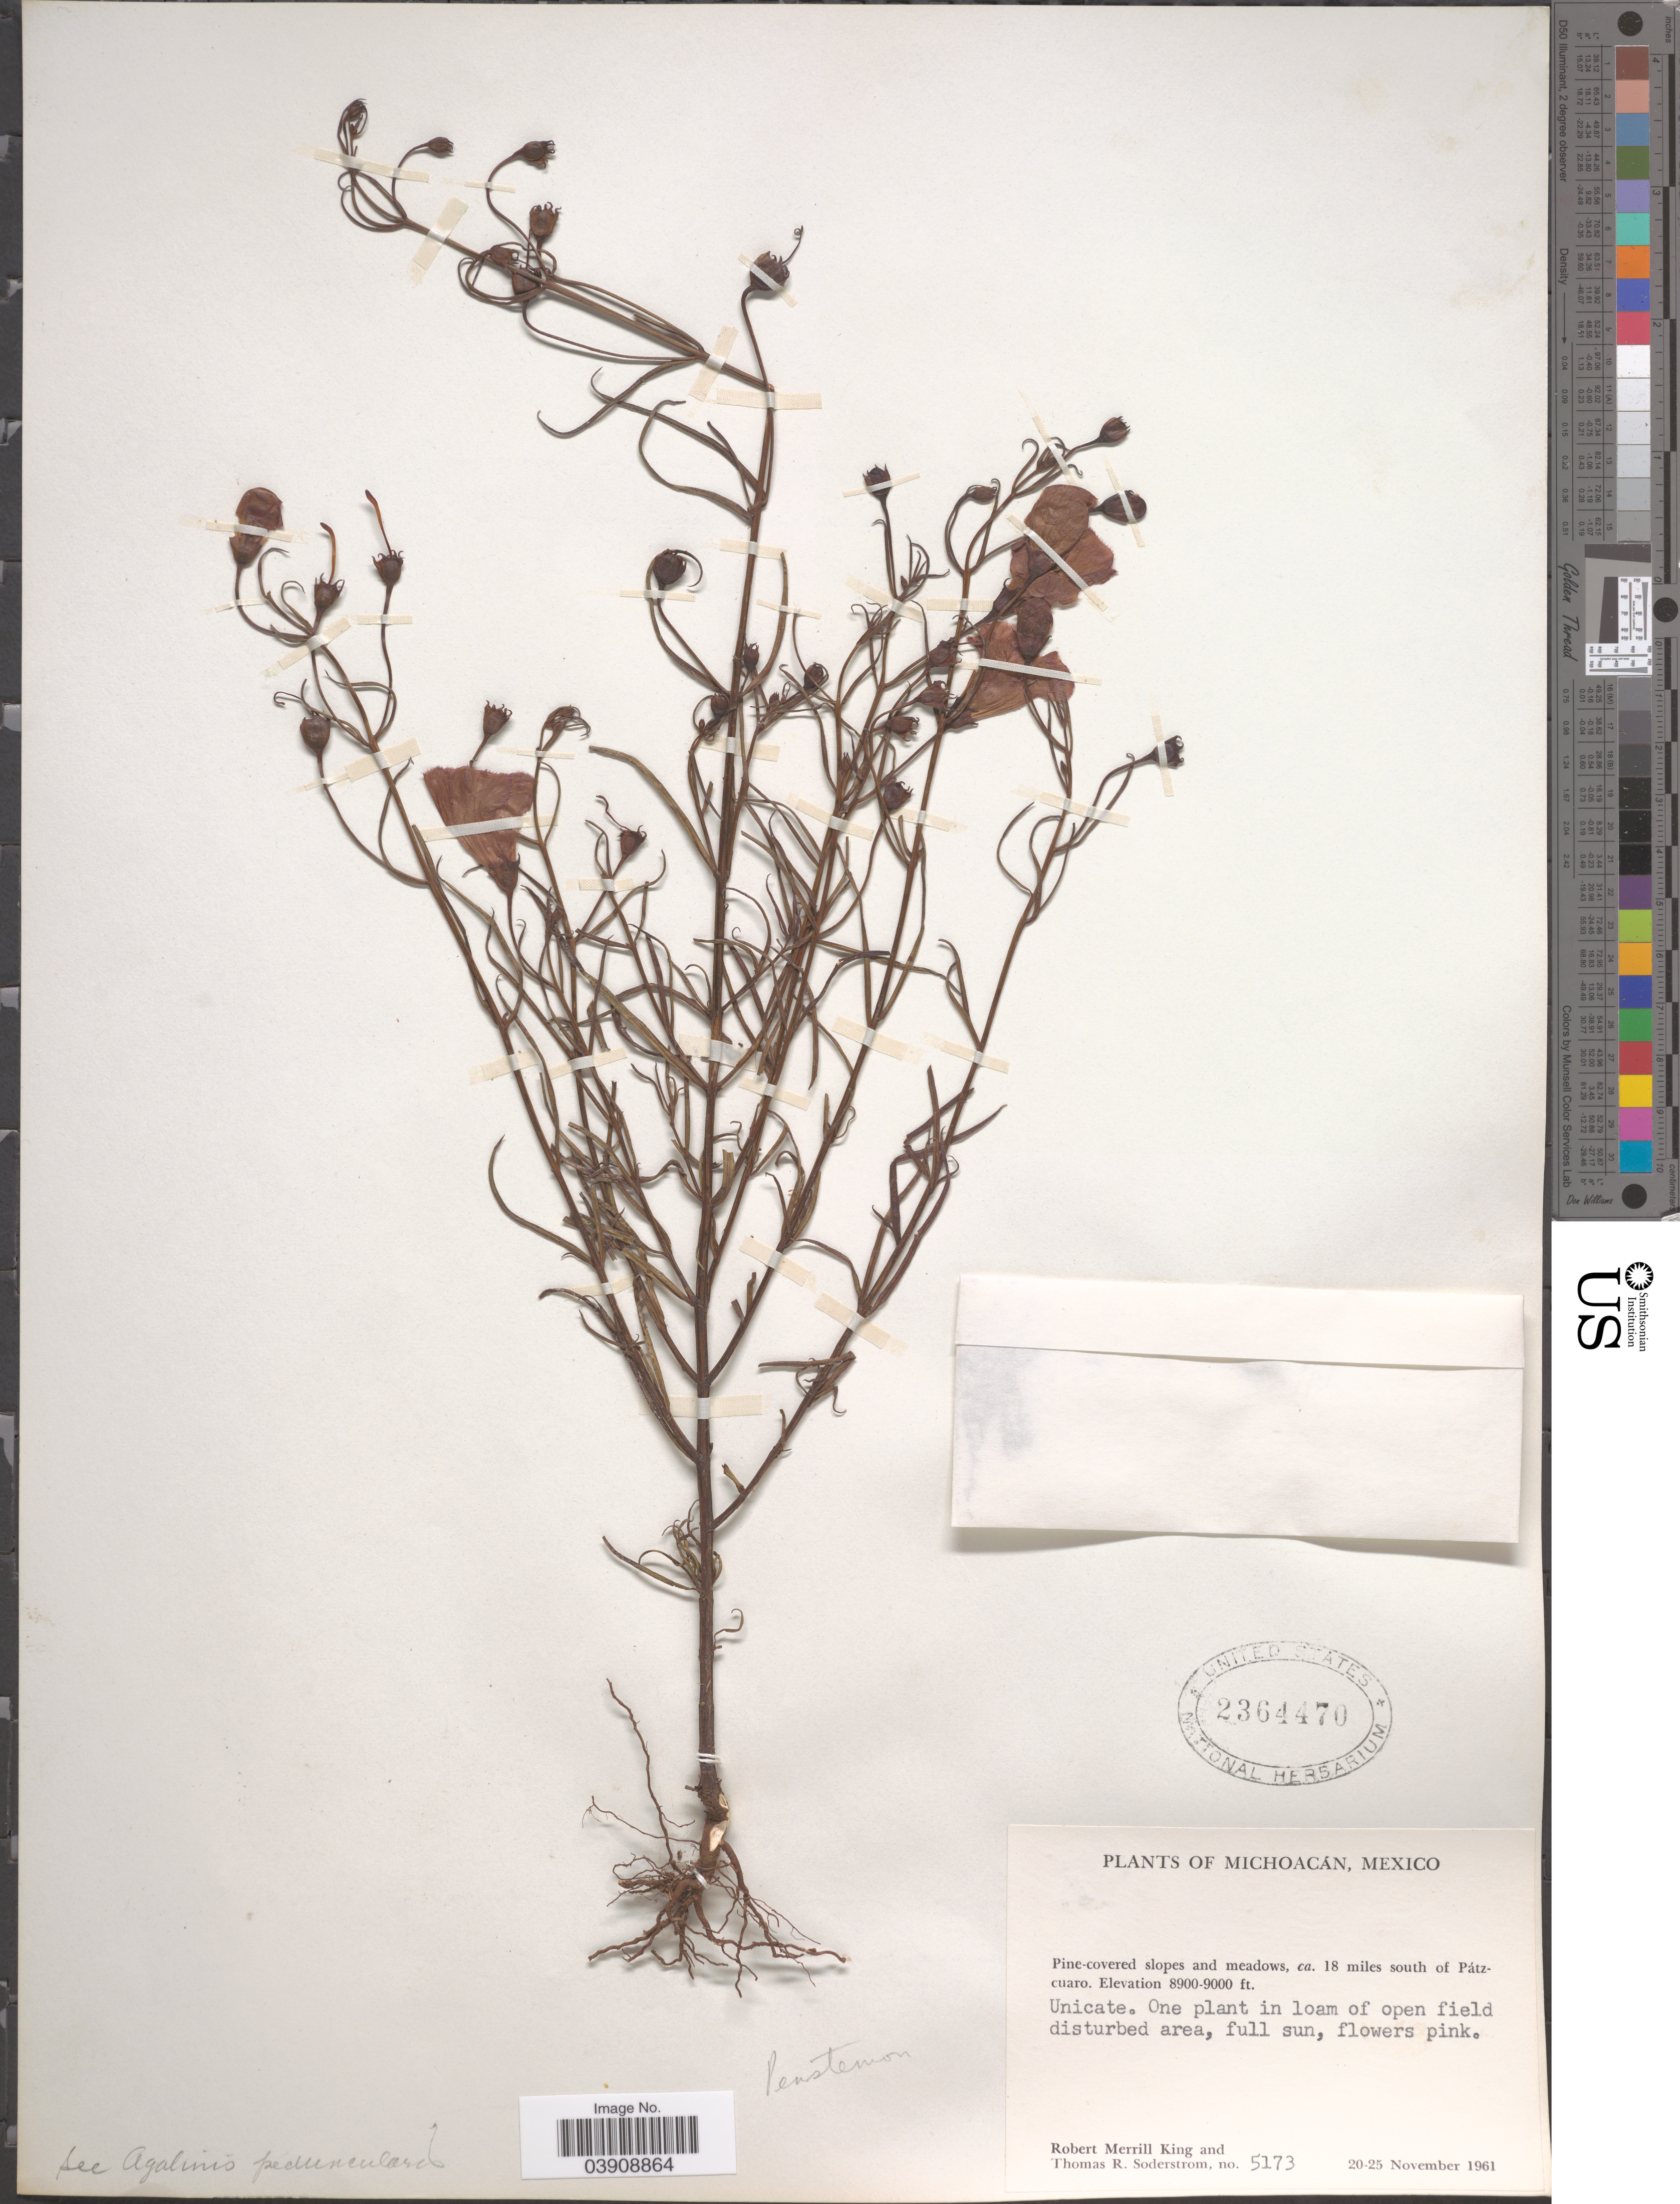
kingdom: Plantae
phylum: Tracheophyta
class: Magnoliopsida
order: Lamiales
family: Orobanchaceae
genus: Agalinis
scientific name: Agalinis peduncularis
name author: (Benth.) Pennell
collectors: R. M. King & T. R. Soderstrom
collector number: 5173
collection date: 1961-11-20/1961-11-25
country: Mexico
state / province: Michoacán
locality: Pine-covered slopes and meadows, ca. 18 miles south of Pátzcuaro.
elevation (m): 2713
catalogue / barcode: US 2364470